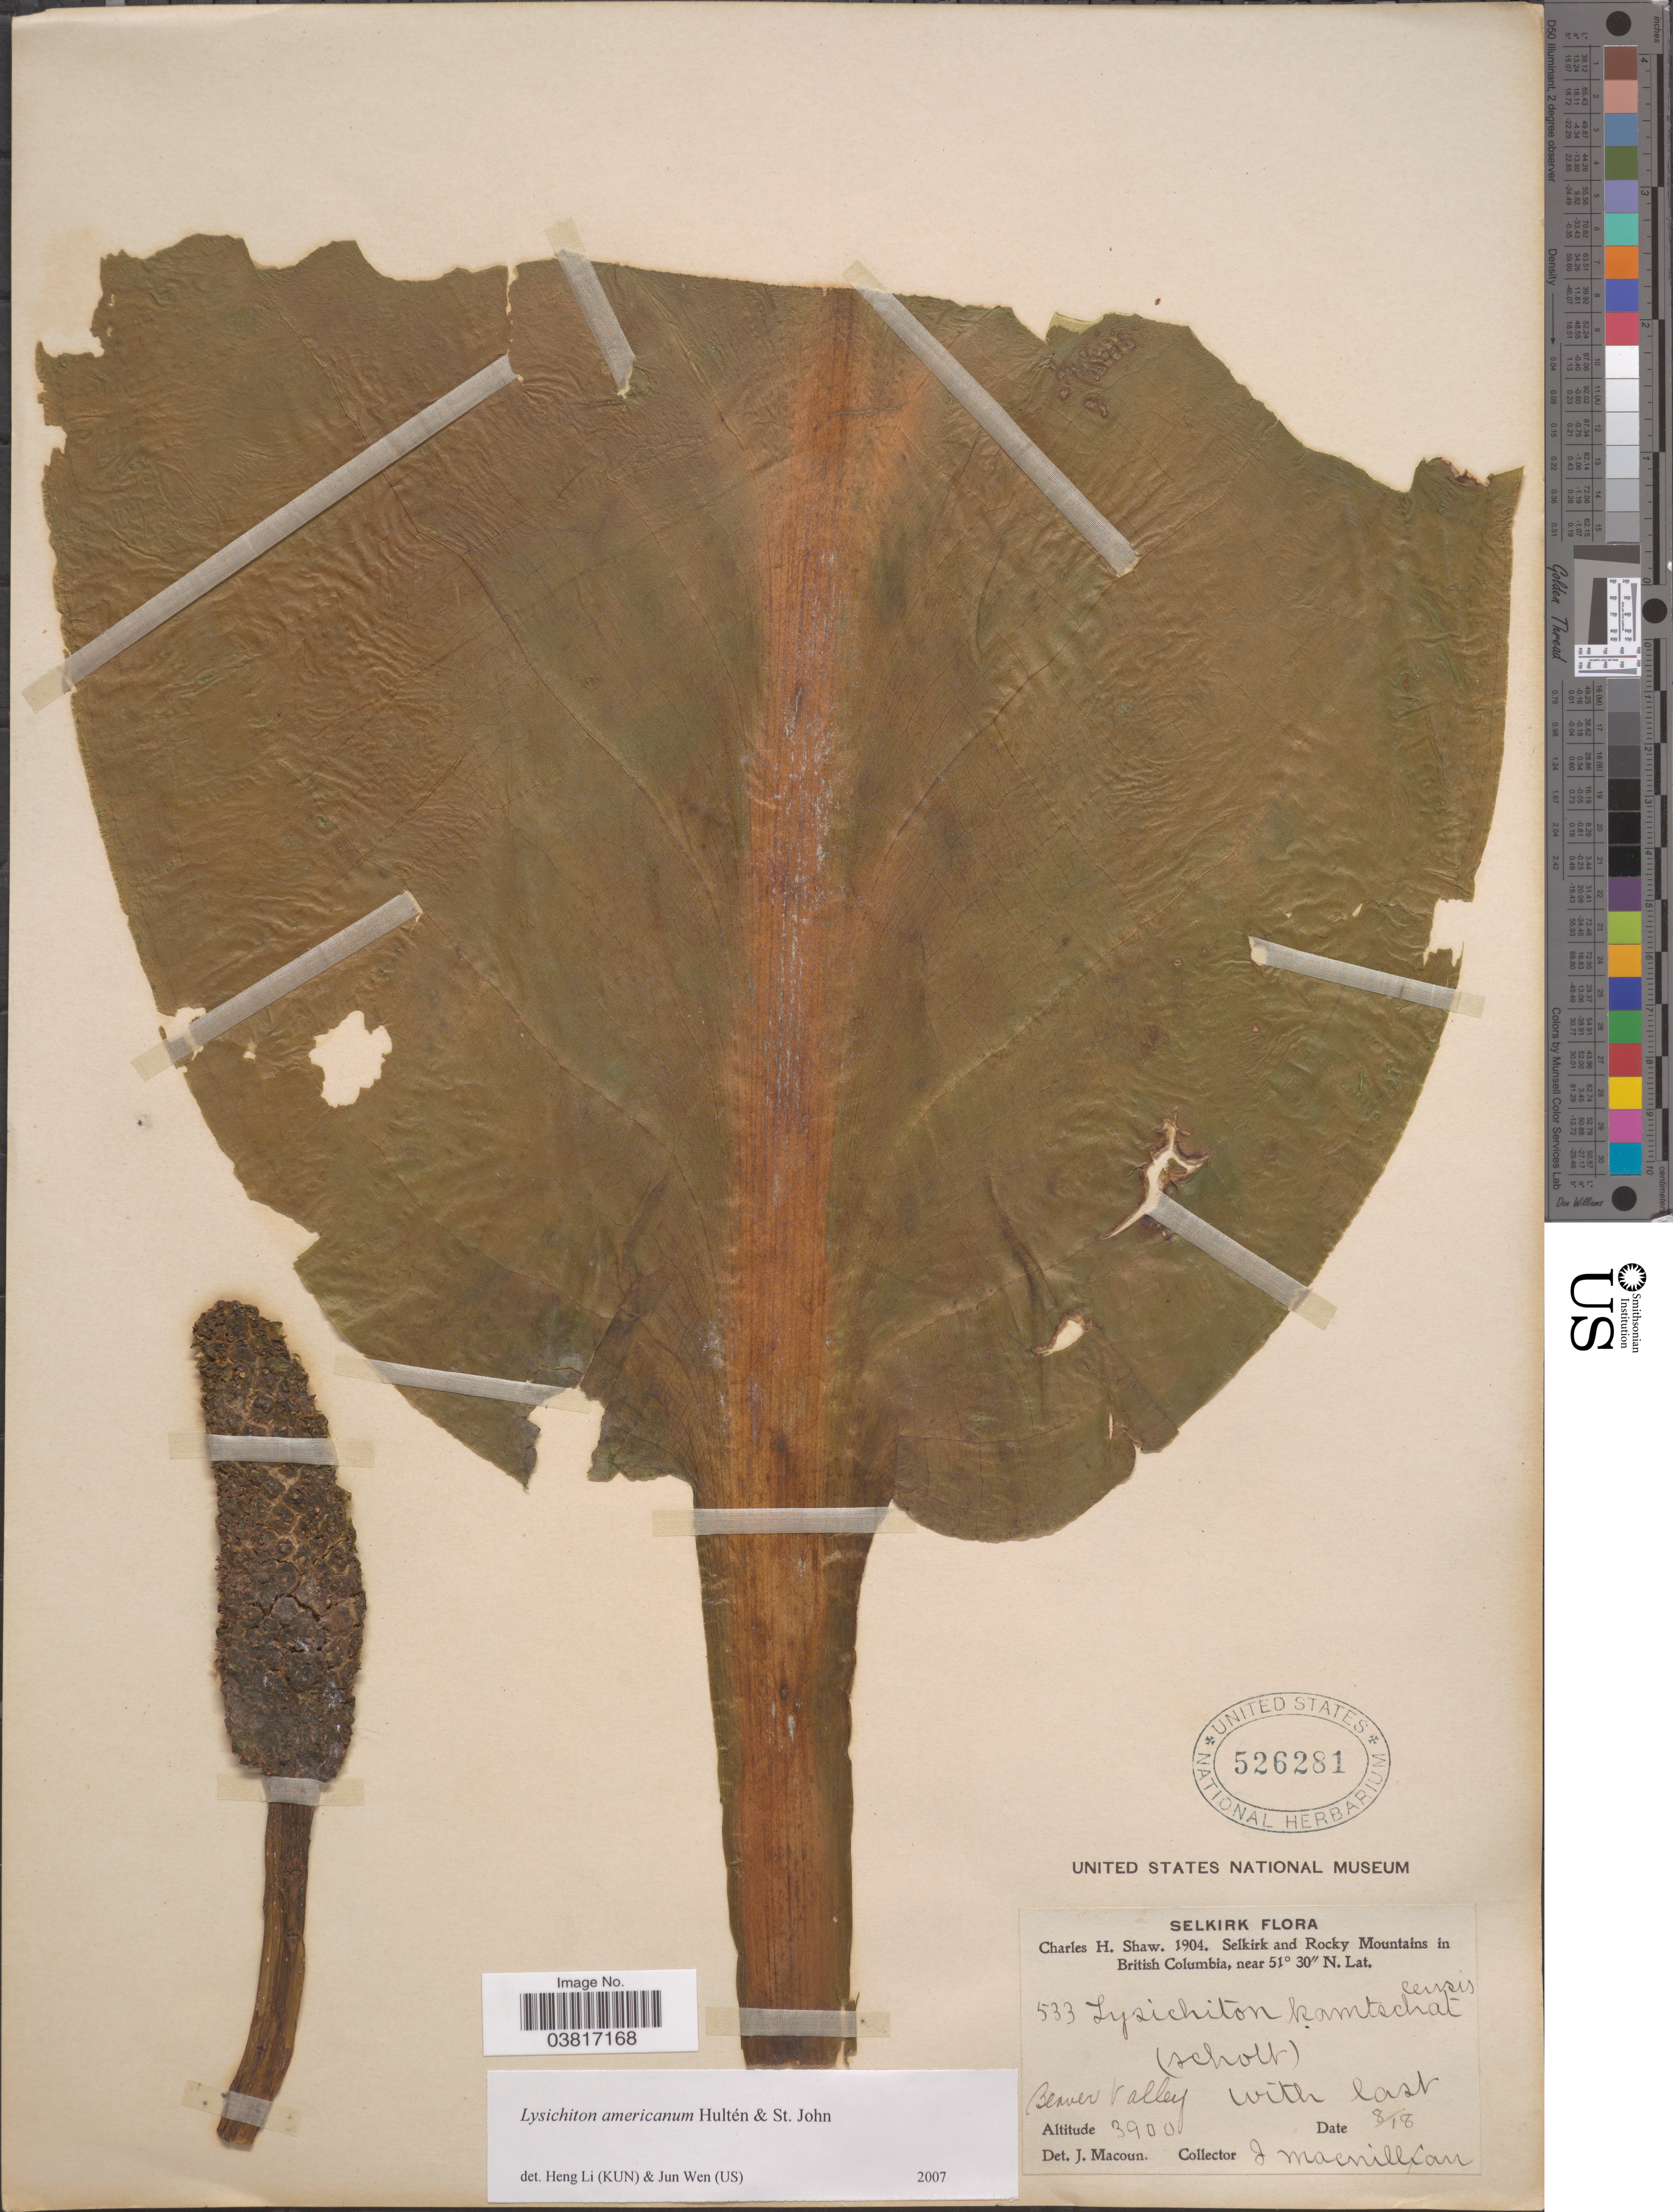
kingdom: Plantae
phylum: Tracheophyta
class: Liliopsida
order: Alismatales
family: Araceae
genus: Lysichiton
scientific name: Lysichiton americanus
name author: Hultén & H. St. John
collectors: J. Macmillan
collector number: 533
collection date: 1904-08-18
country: Canada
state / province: British Columbia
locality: Selkirk and Rocky Mountains. Beaver Valley.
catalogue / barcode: US 526281